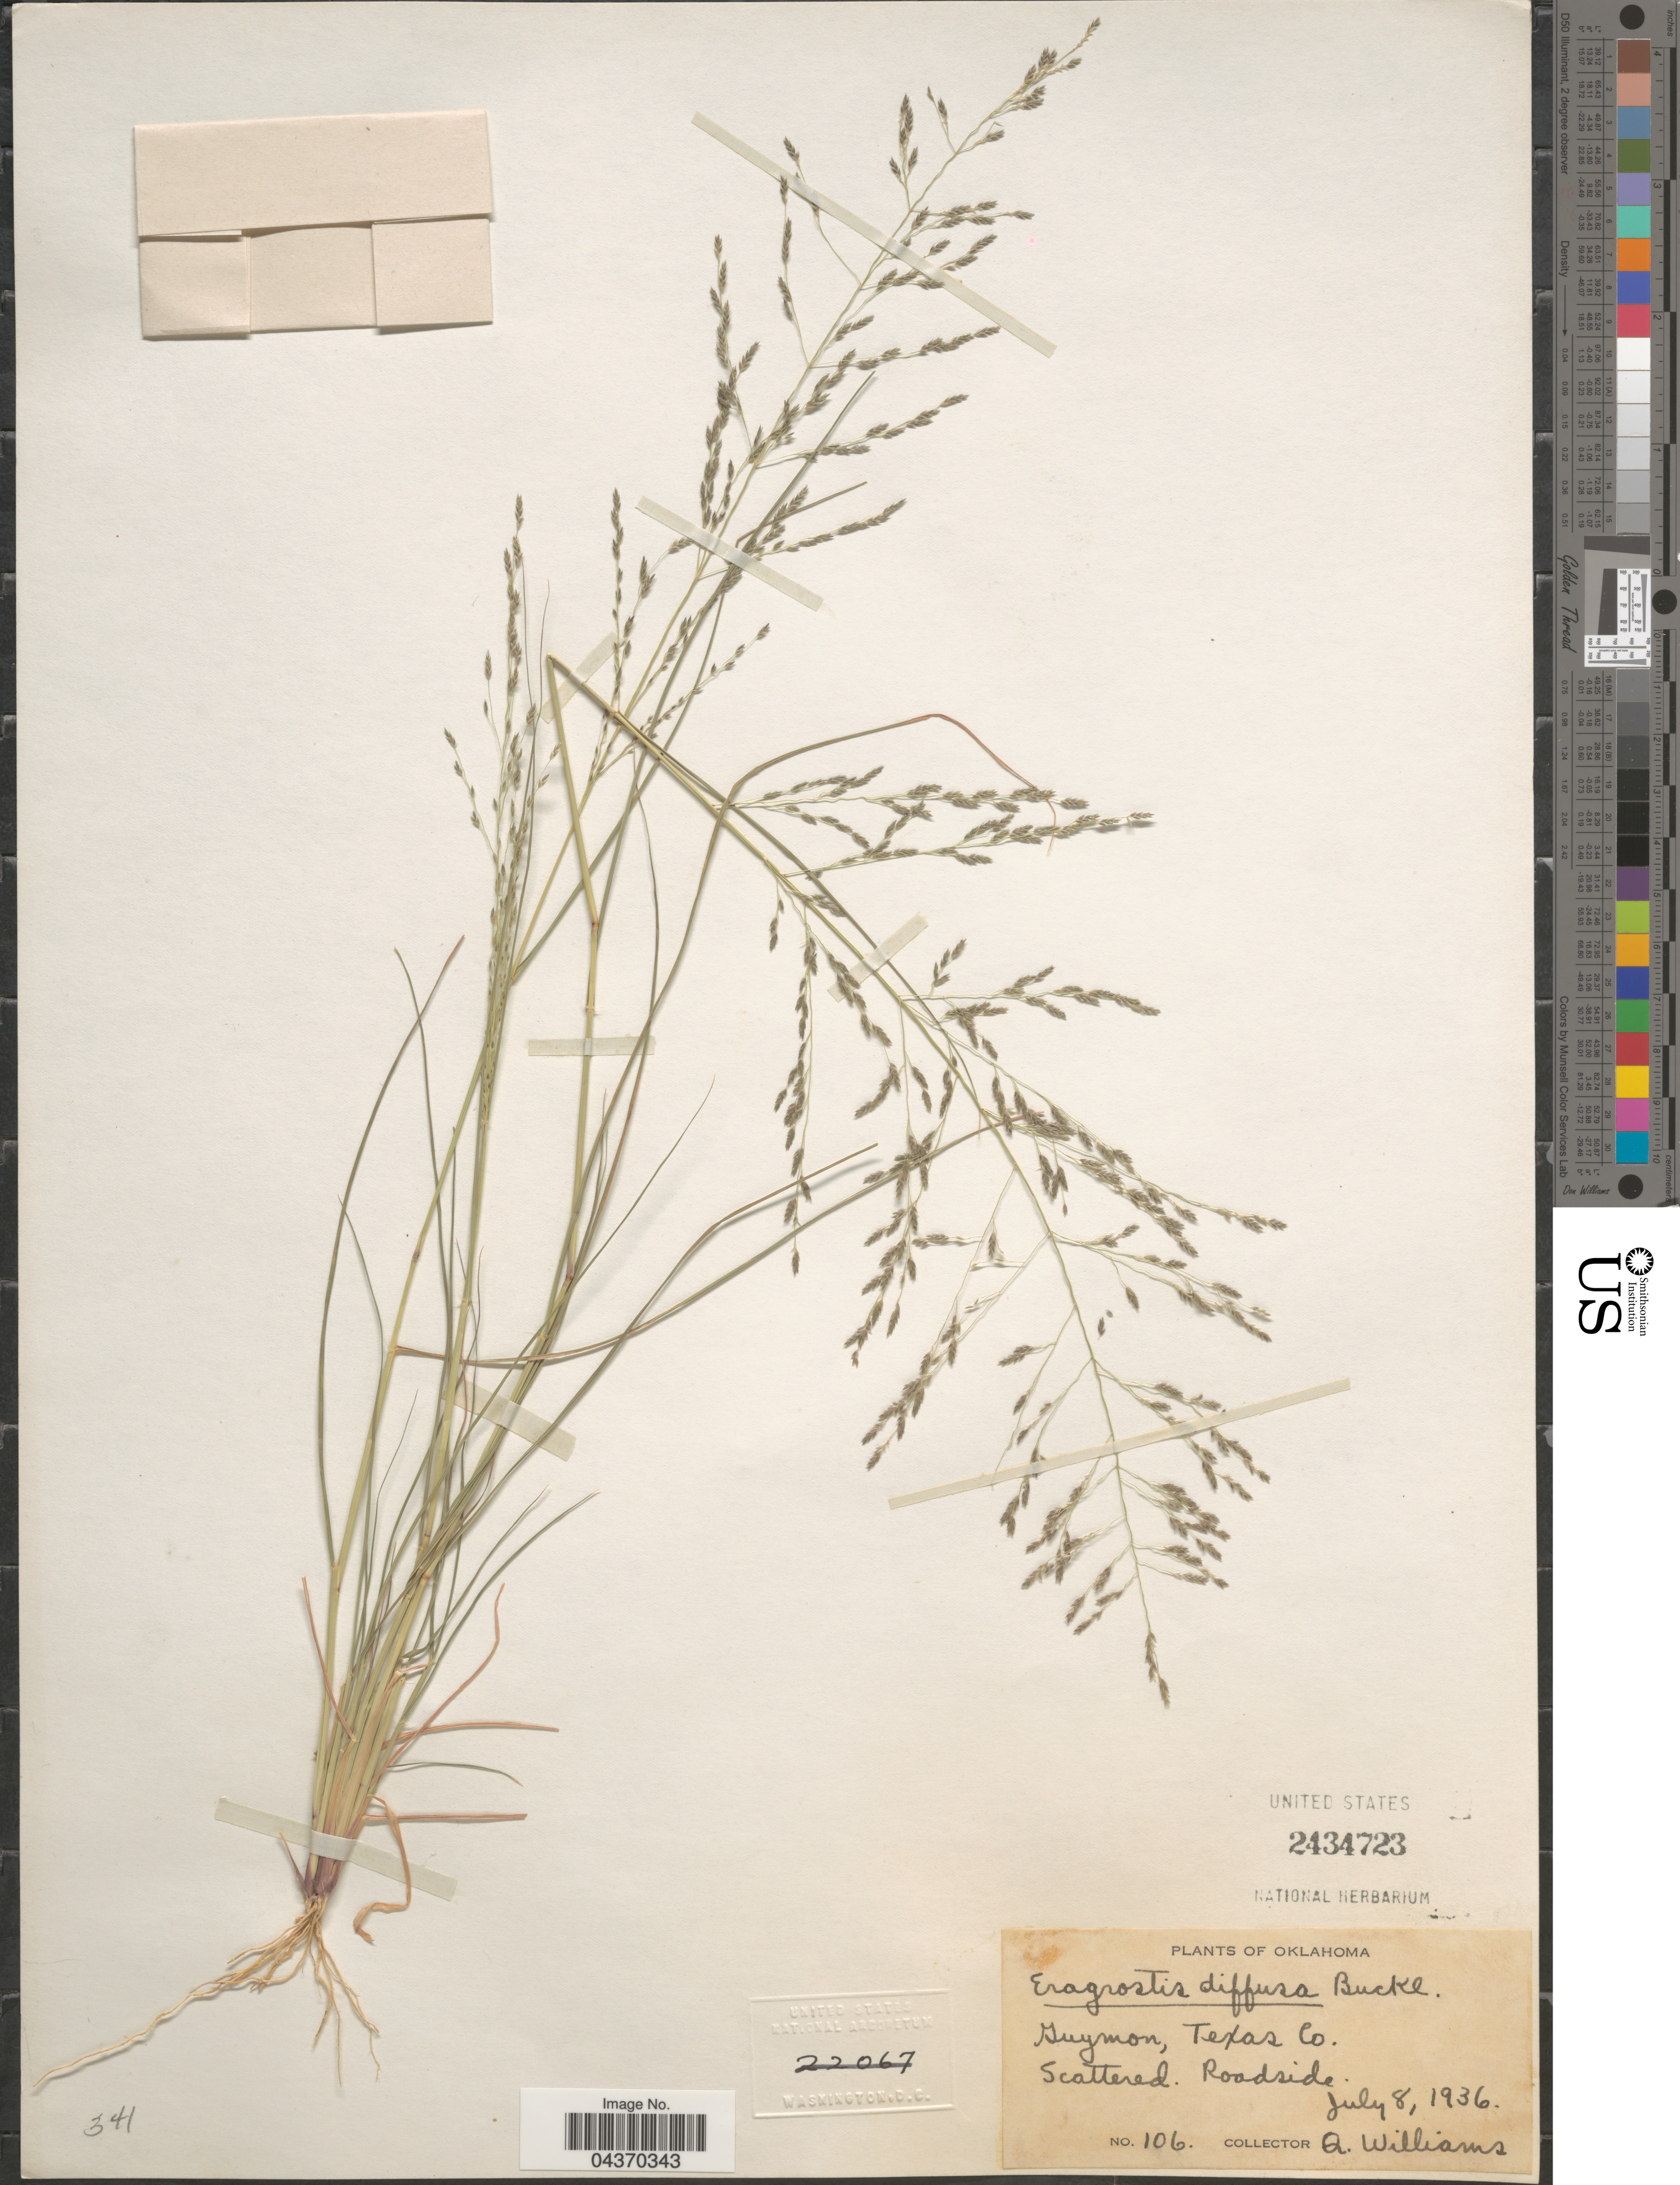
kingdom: Plantae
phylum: Tracheophyta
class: Liliopsida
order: Poales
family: Poaceae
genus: Eragrostis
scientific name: Eragrostis pectinacea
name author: (Michx.) Nees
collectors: A. Williams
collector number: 106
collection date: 1936-07-08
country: United States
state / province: Oklahoma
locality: Guymon, Texas Co.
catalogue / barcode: US 2434723